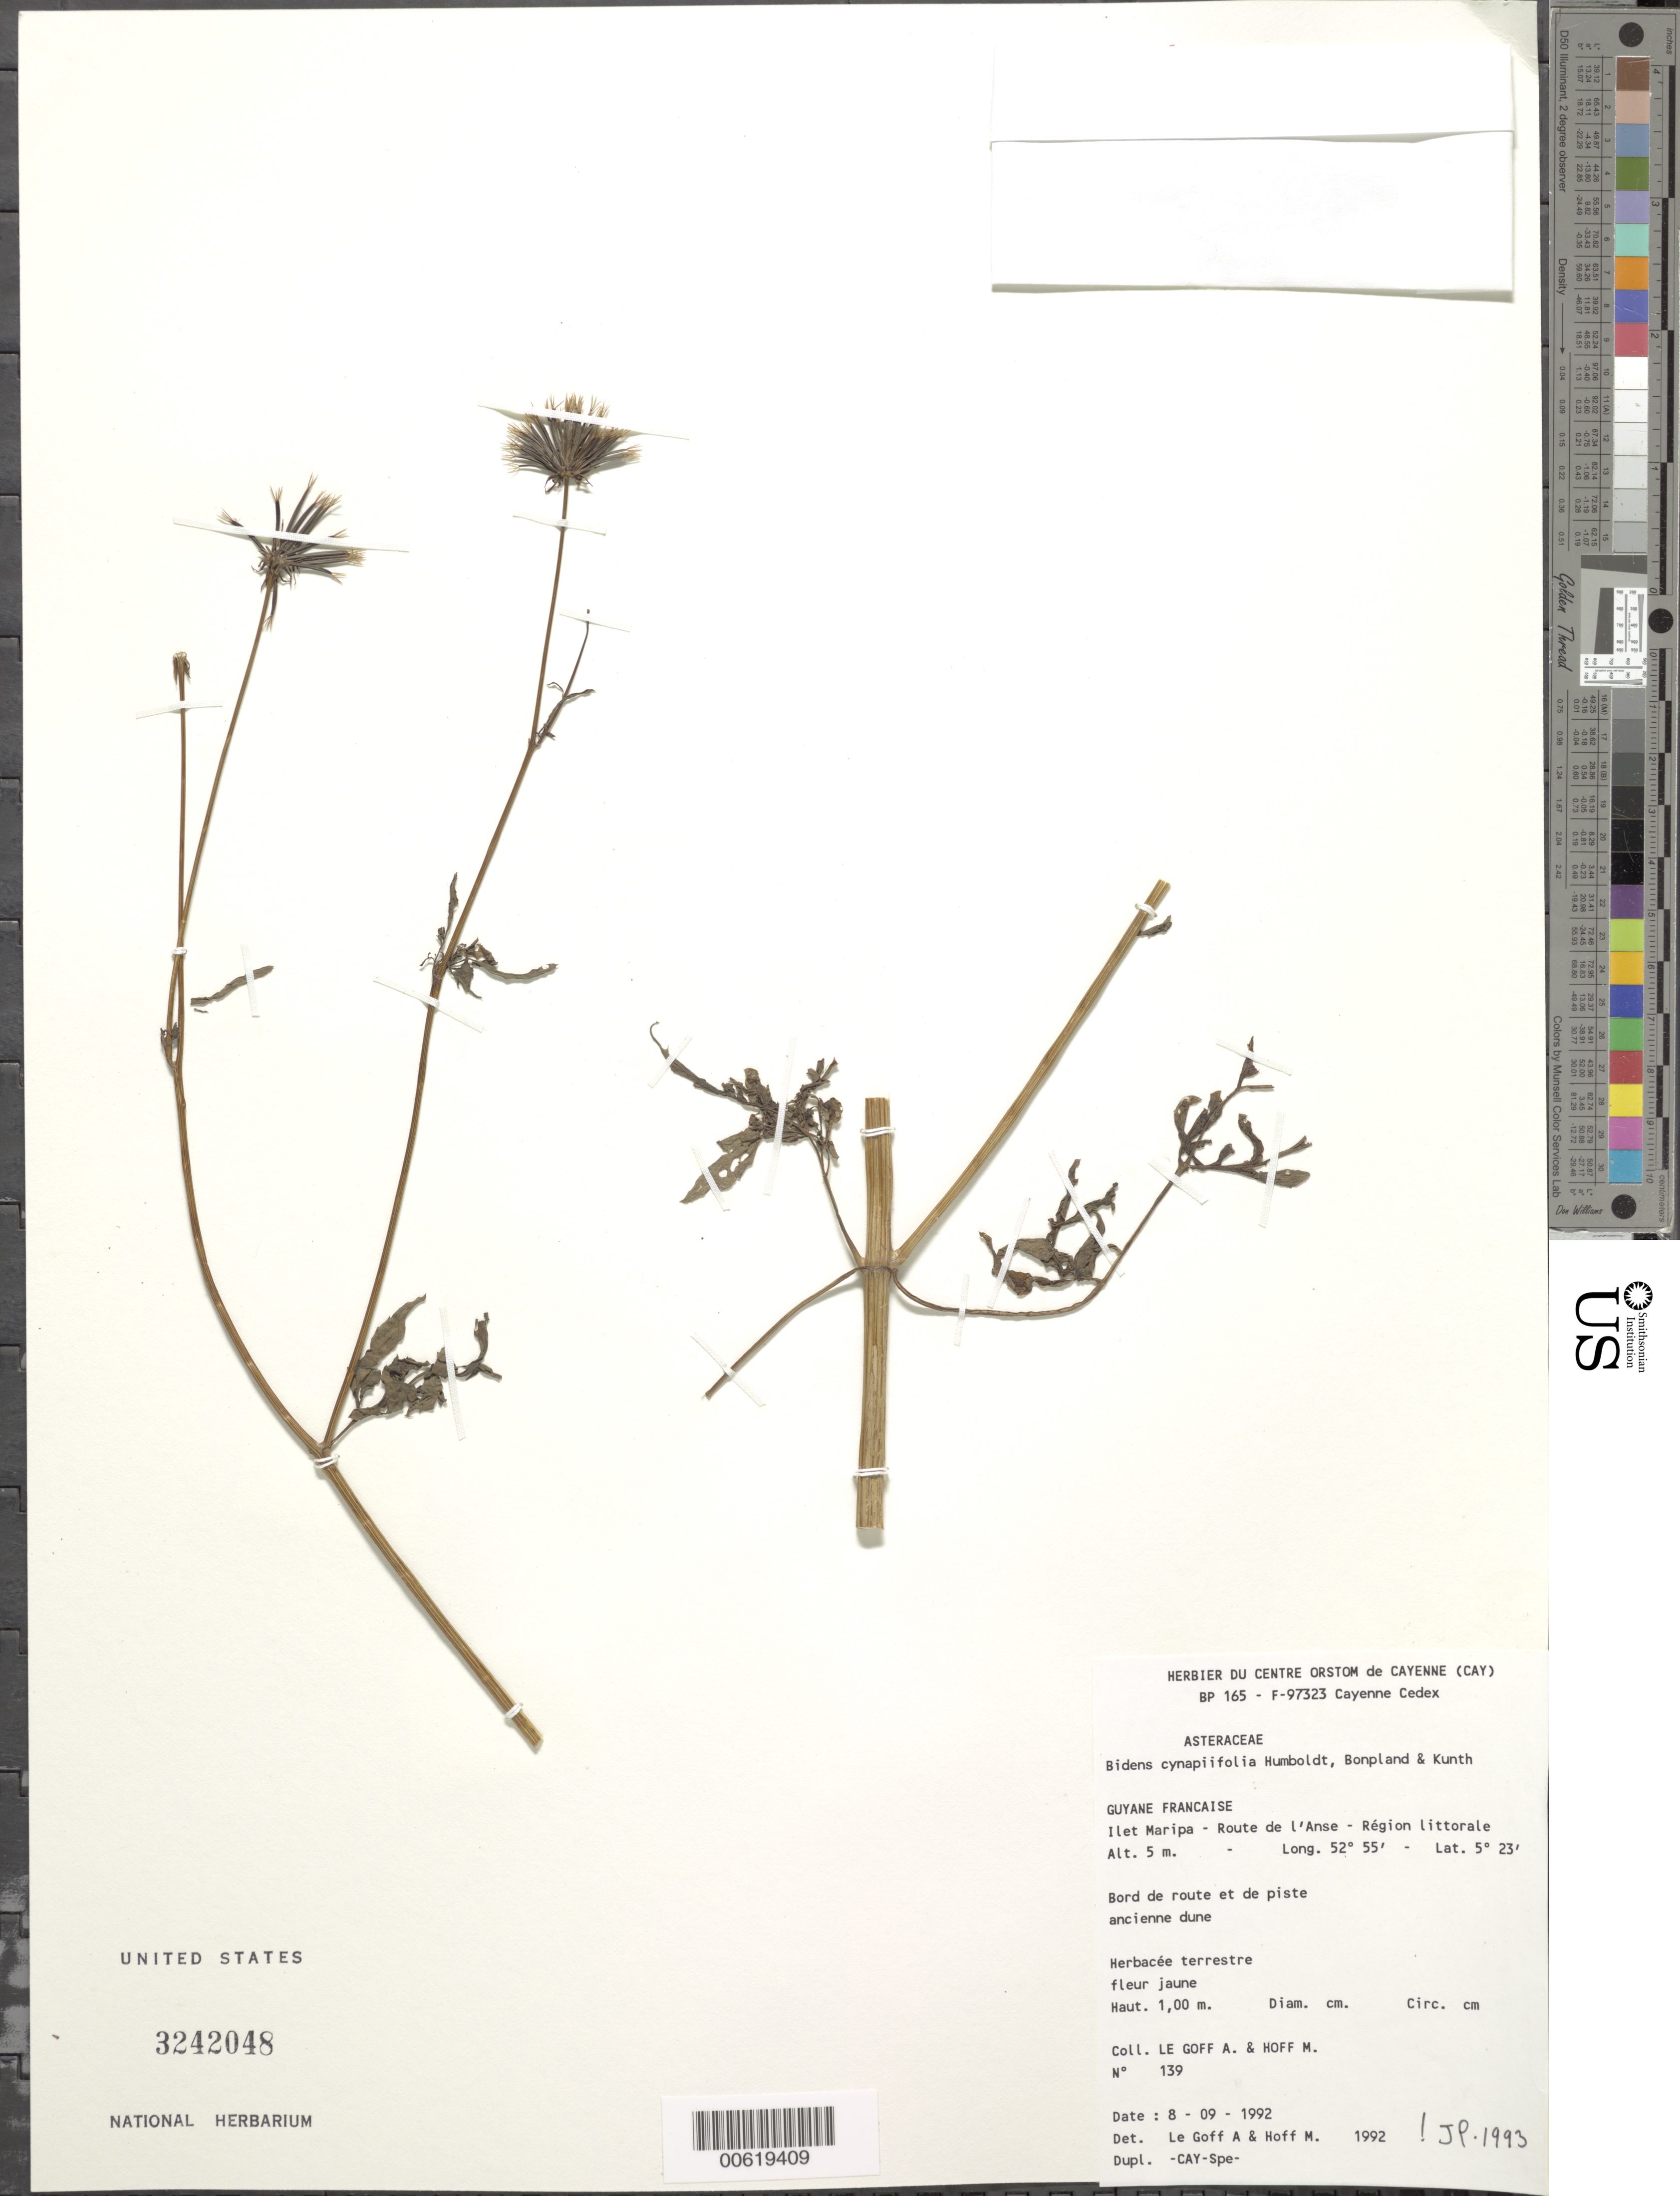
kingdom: Plantae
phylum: Tracheophyta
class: Magnoliopsida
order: Asterales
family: Asteraceae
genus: Bidens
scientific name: Bidens cynapiifolia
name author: Kunth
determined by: Le Goff, A.; Hoff, M.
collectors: A. Le Goff & M. Hoff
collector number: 139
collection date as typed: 8-Sep-92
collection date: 1992-09-08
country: French Guiana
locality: Route de l'Anse, Ilet Maripa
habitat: Région littorale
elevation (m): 5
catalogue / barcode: US 3242048